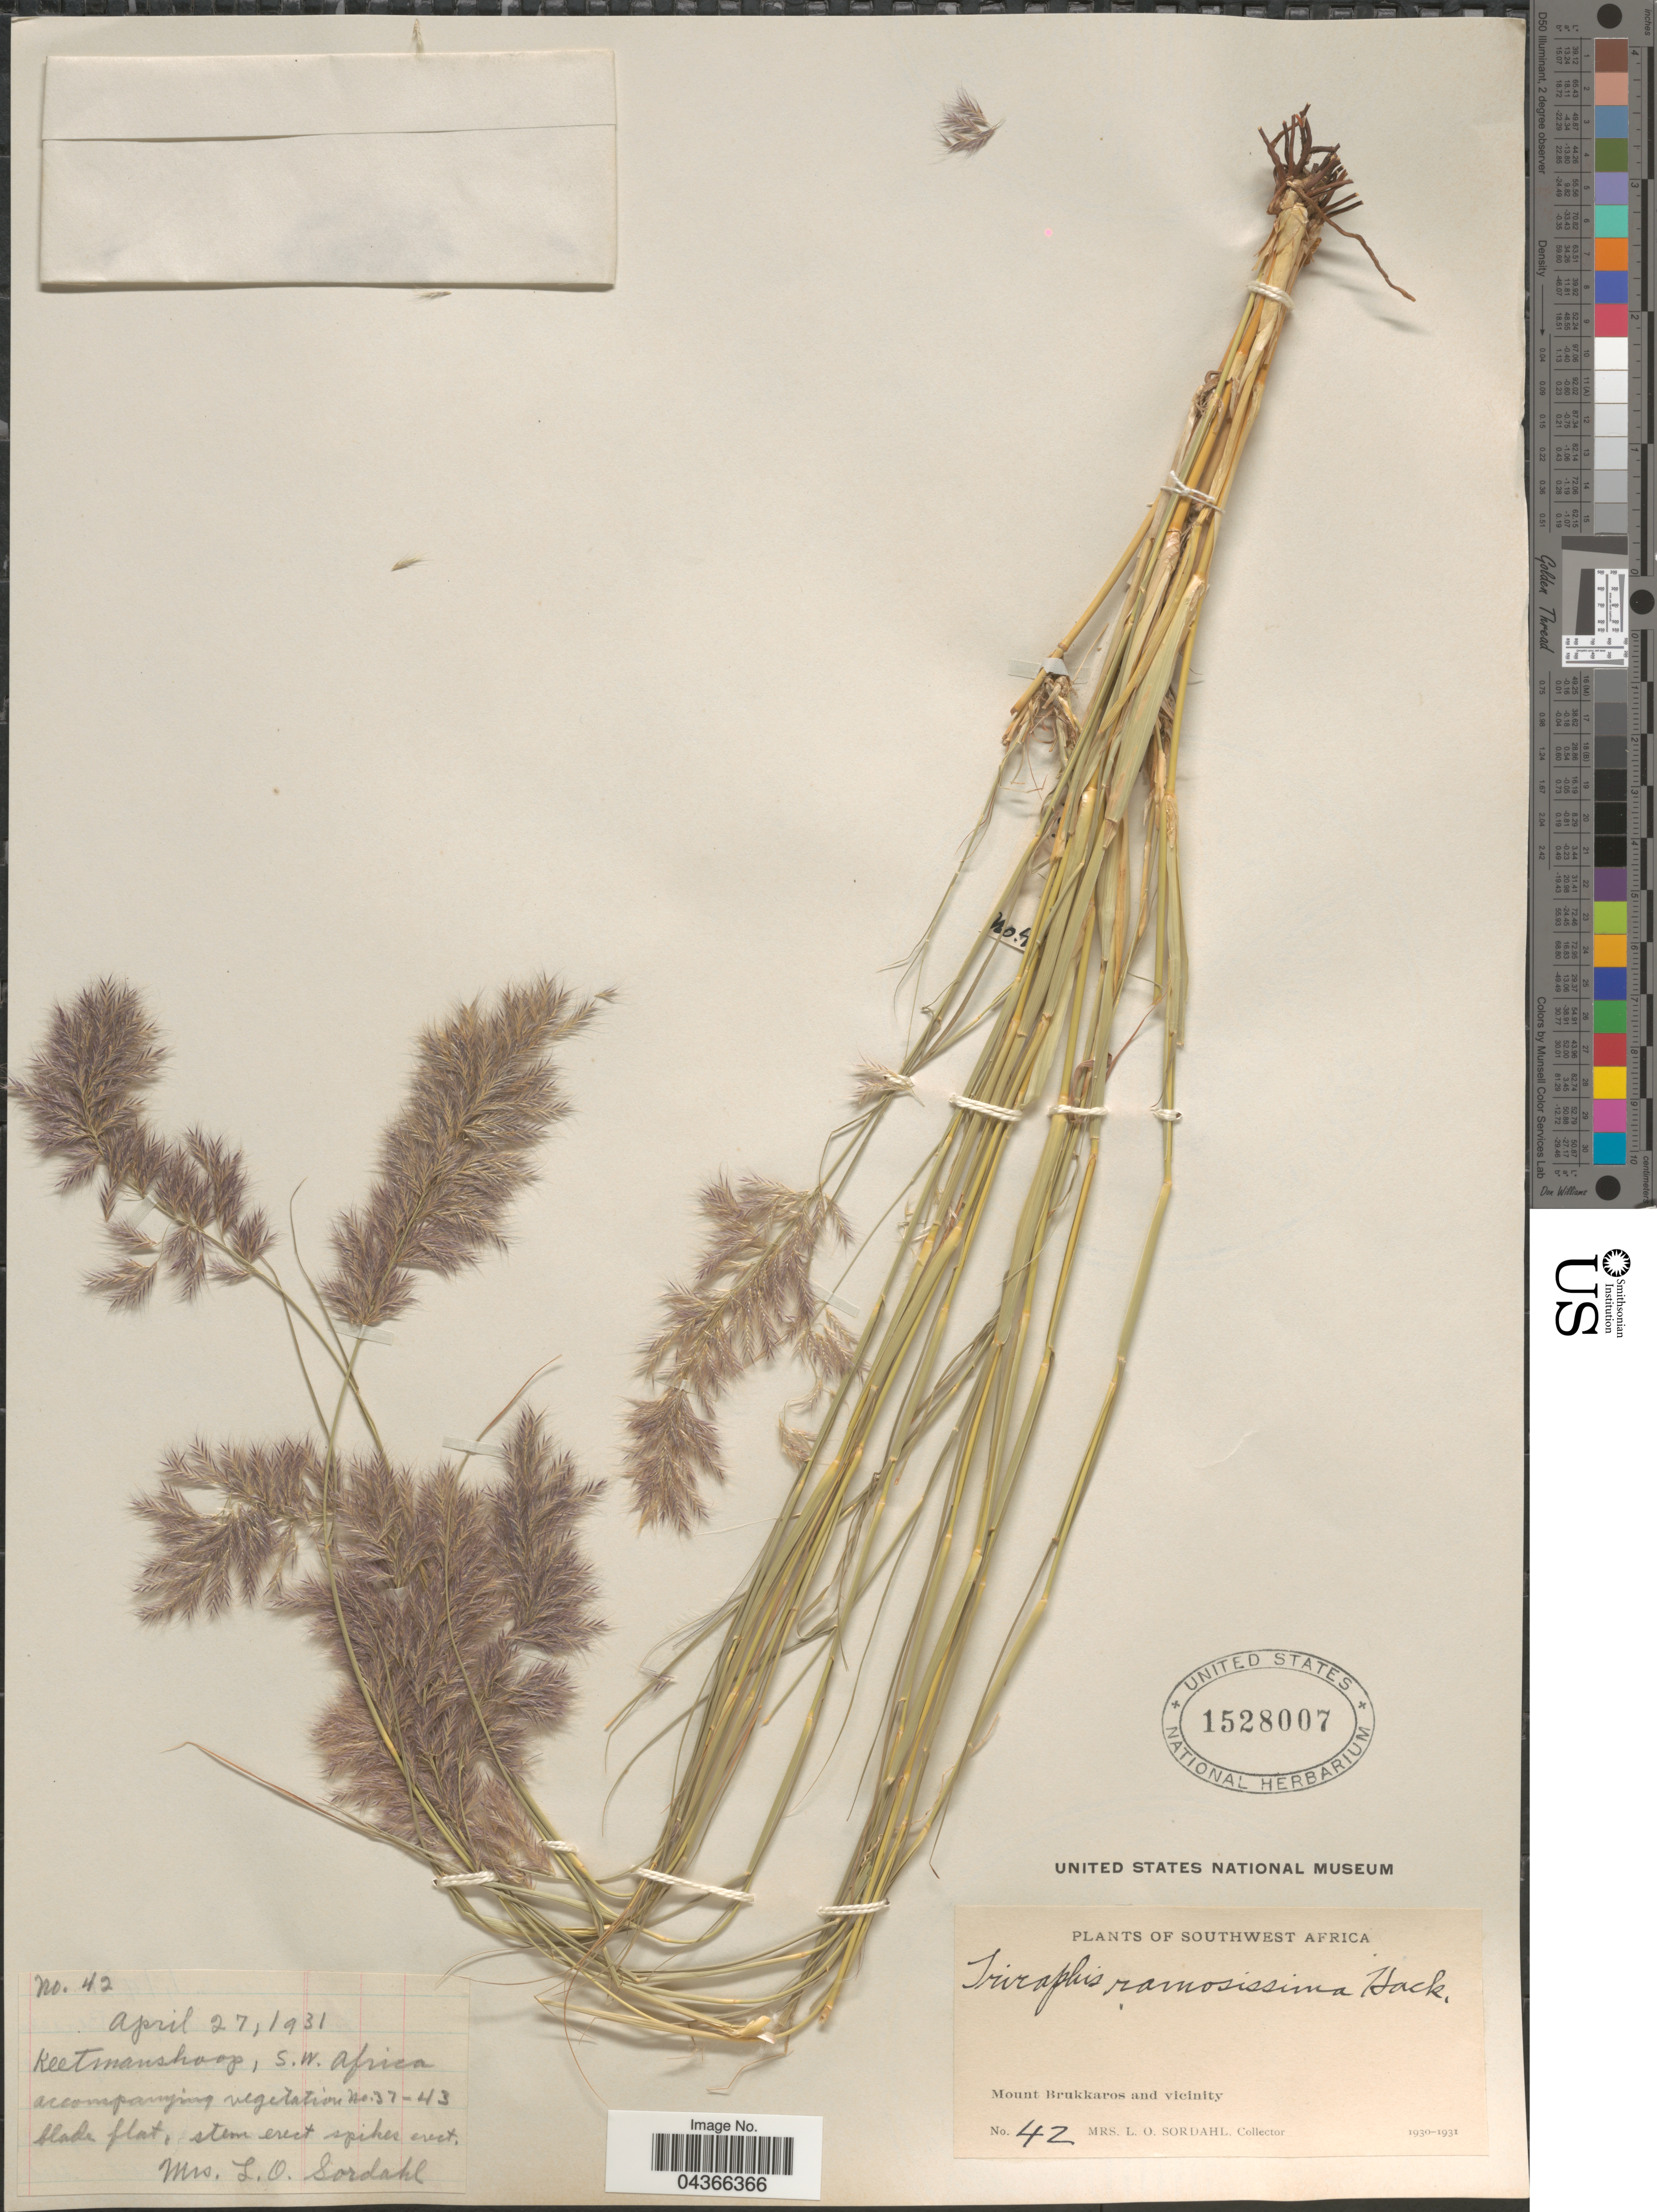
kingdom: Plantae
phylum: Tracheophyta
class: Liliopsida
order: Poales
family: Poaceae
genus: Triraphis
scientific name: Triraphis ramosissima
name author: Hack.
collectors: L. Sordahl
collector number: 42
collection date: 1931-04-27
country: Namibia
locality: Keetmanshoop, S.W. Africa. Southwest Africa. Mount Brukkaros and vicinity.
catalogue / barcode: US 1528007